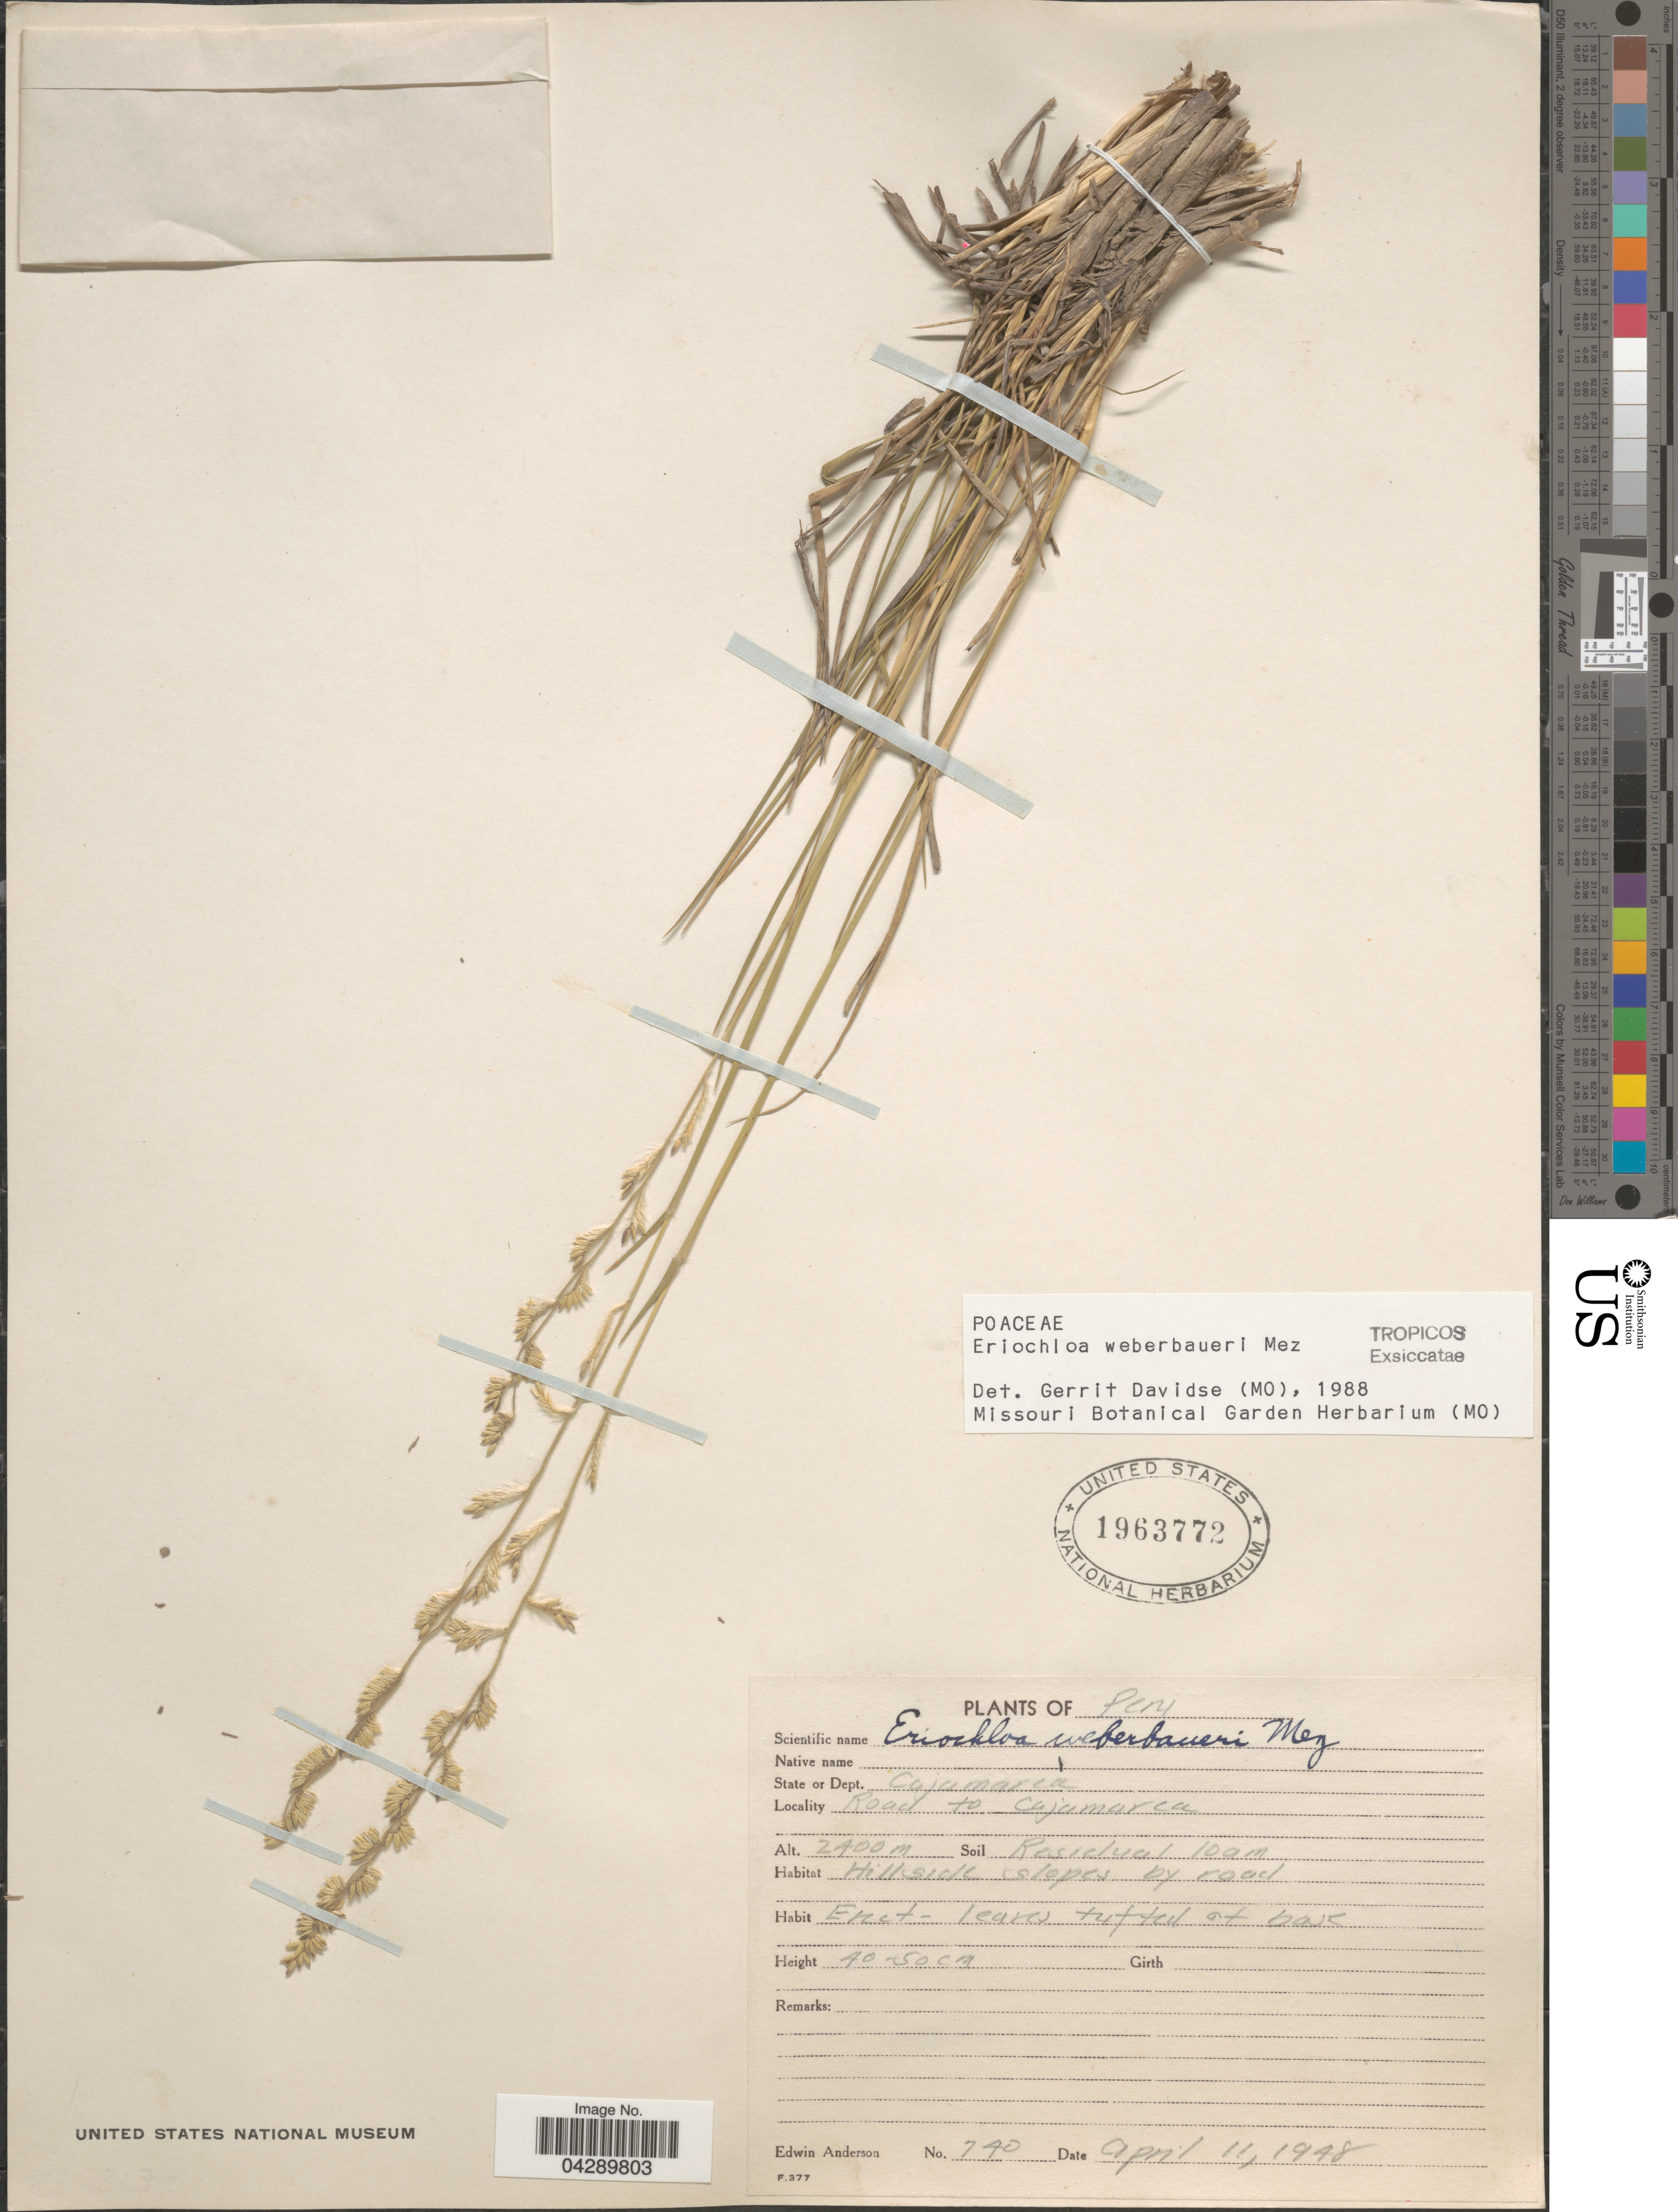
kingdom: Plantae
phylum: Tracheophyta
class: Liliopsida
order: Poales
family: Poaceae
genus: Eriochloa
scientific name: Eriochloa weberbaueri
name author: Mez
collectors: E. Anderson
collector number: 740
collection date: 1948-04-11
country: Peru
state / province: Cajamarca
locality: Road to Cajamarca. Hillside slopes by road.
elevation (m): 2400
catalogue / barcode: US 1963772